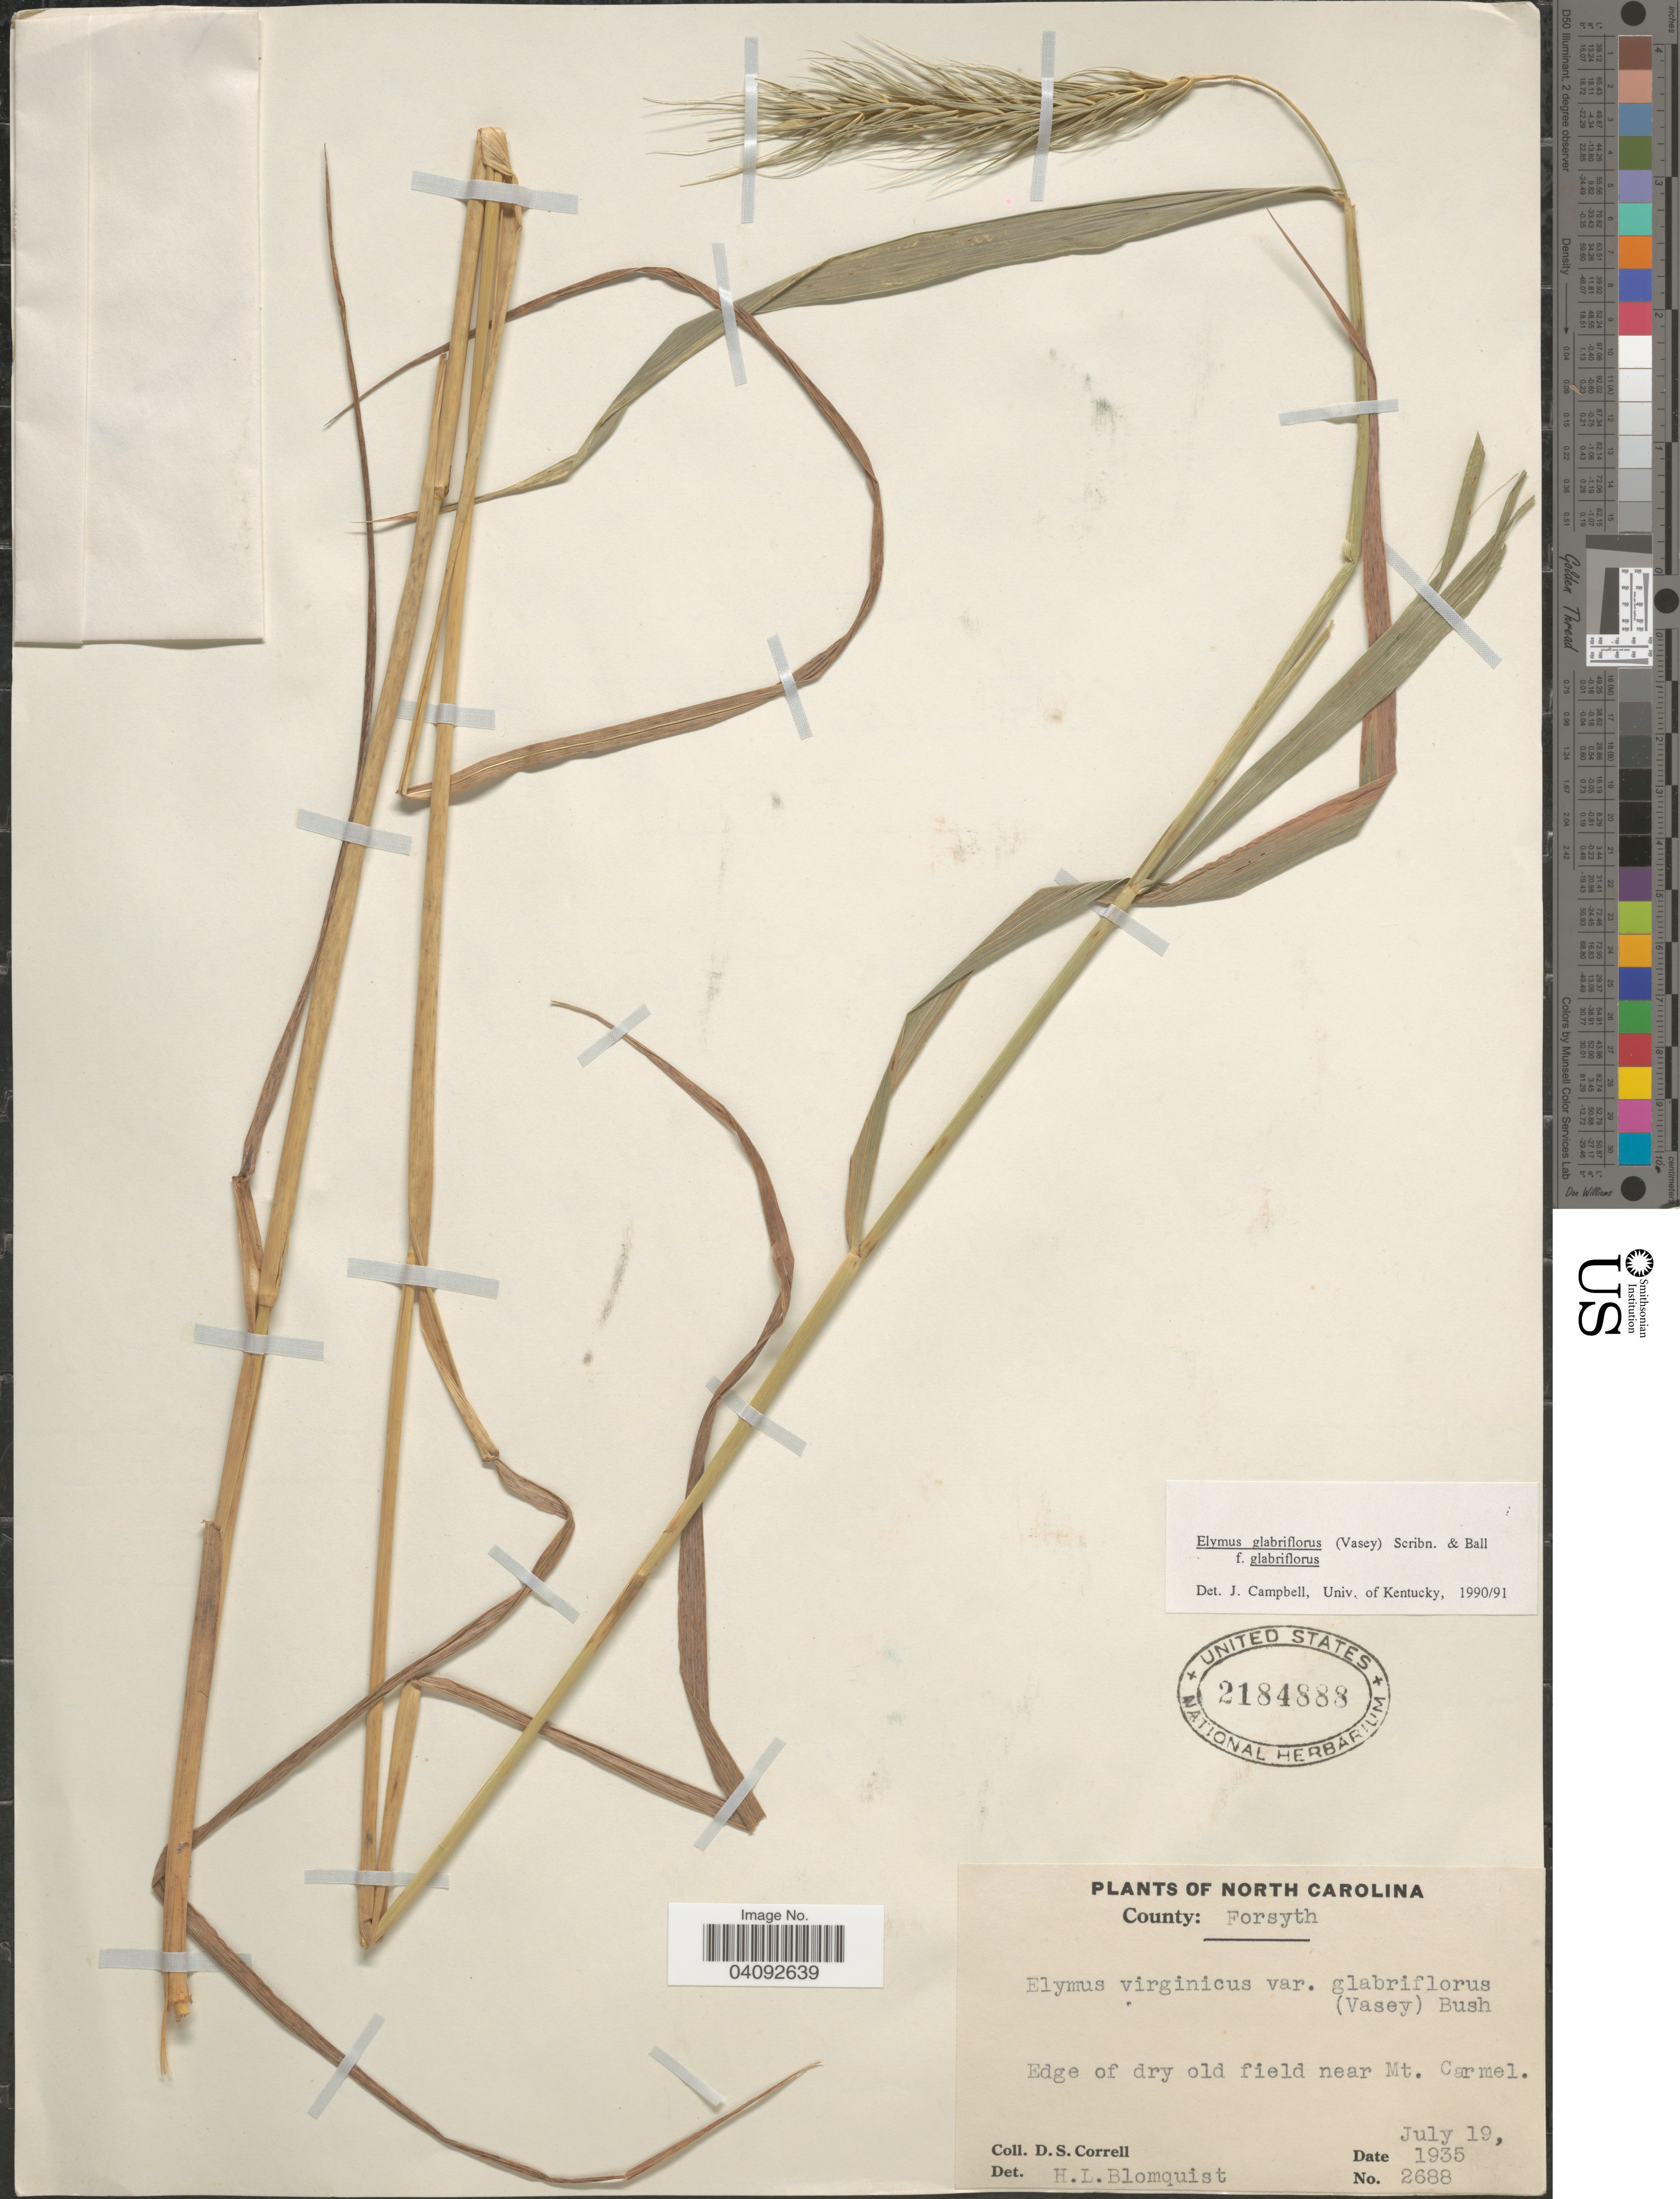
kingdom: Plantae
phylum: Tracheophyta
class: Liliopsida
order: Poales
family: Poaceae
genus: Elymus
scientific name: Elymus glabriflorus var. glabriflorus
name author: (Vasey ex L.H. Dewey) Scribn. & C.R. Ball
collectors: D. S. Correll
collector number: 2688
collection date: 1935-07-19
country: United States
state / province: North Carolina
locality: County: Forsyth. Edge of dry old field near Mt. Carmel.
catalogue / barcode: US 2184888